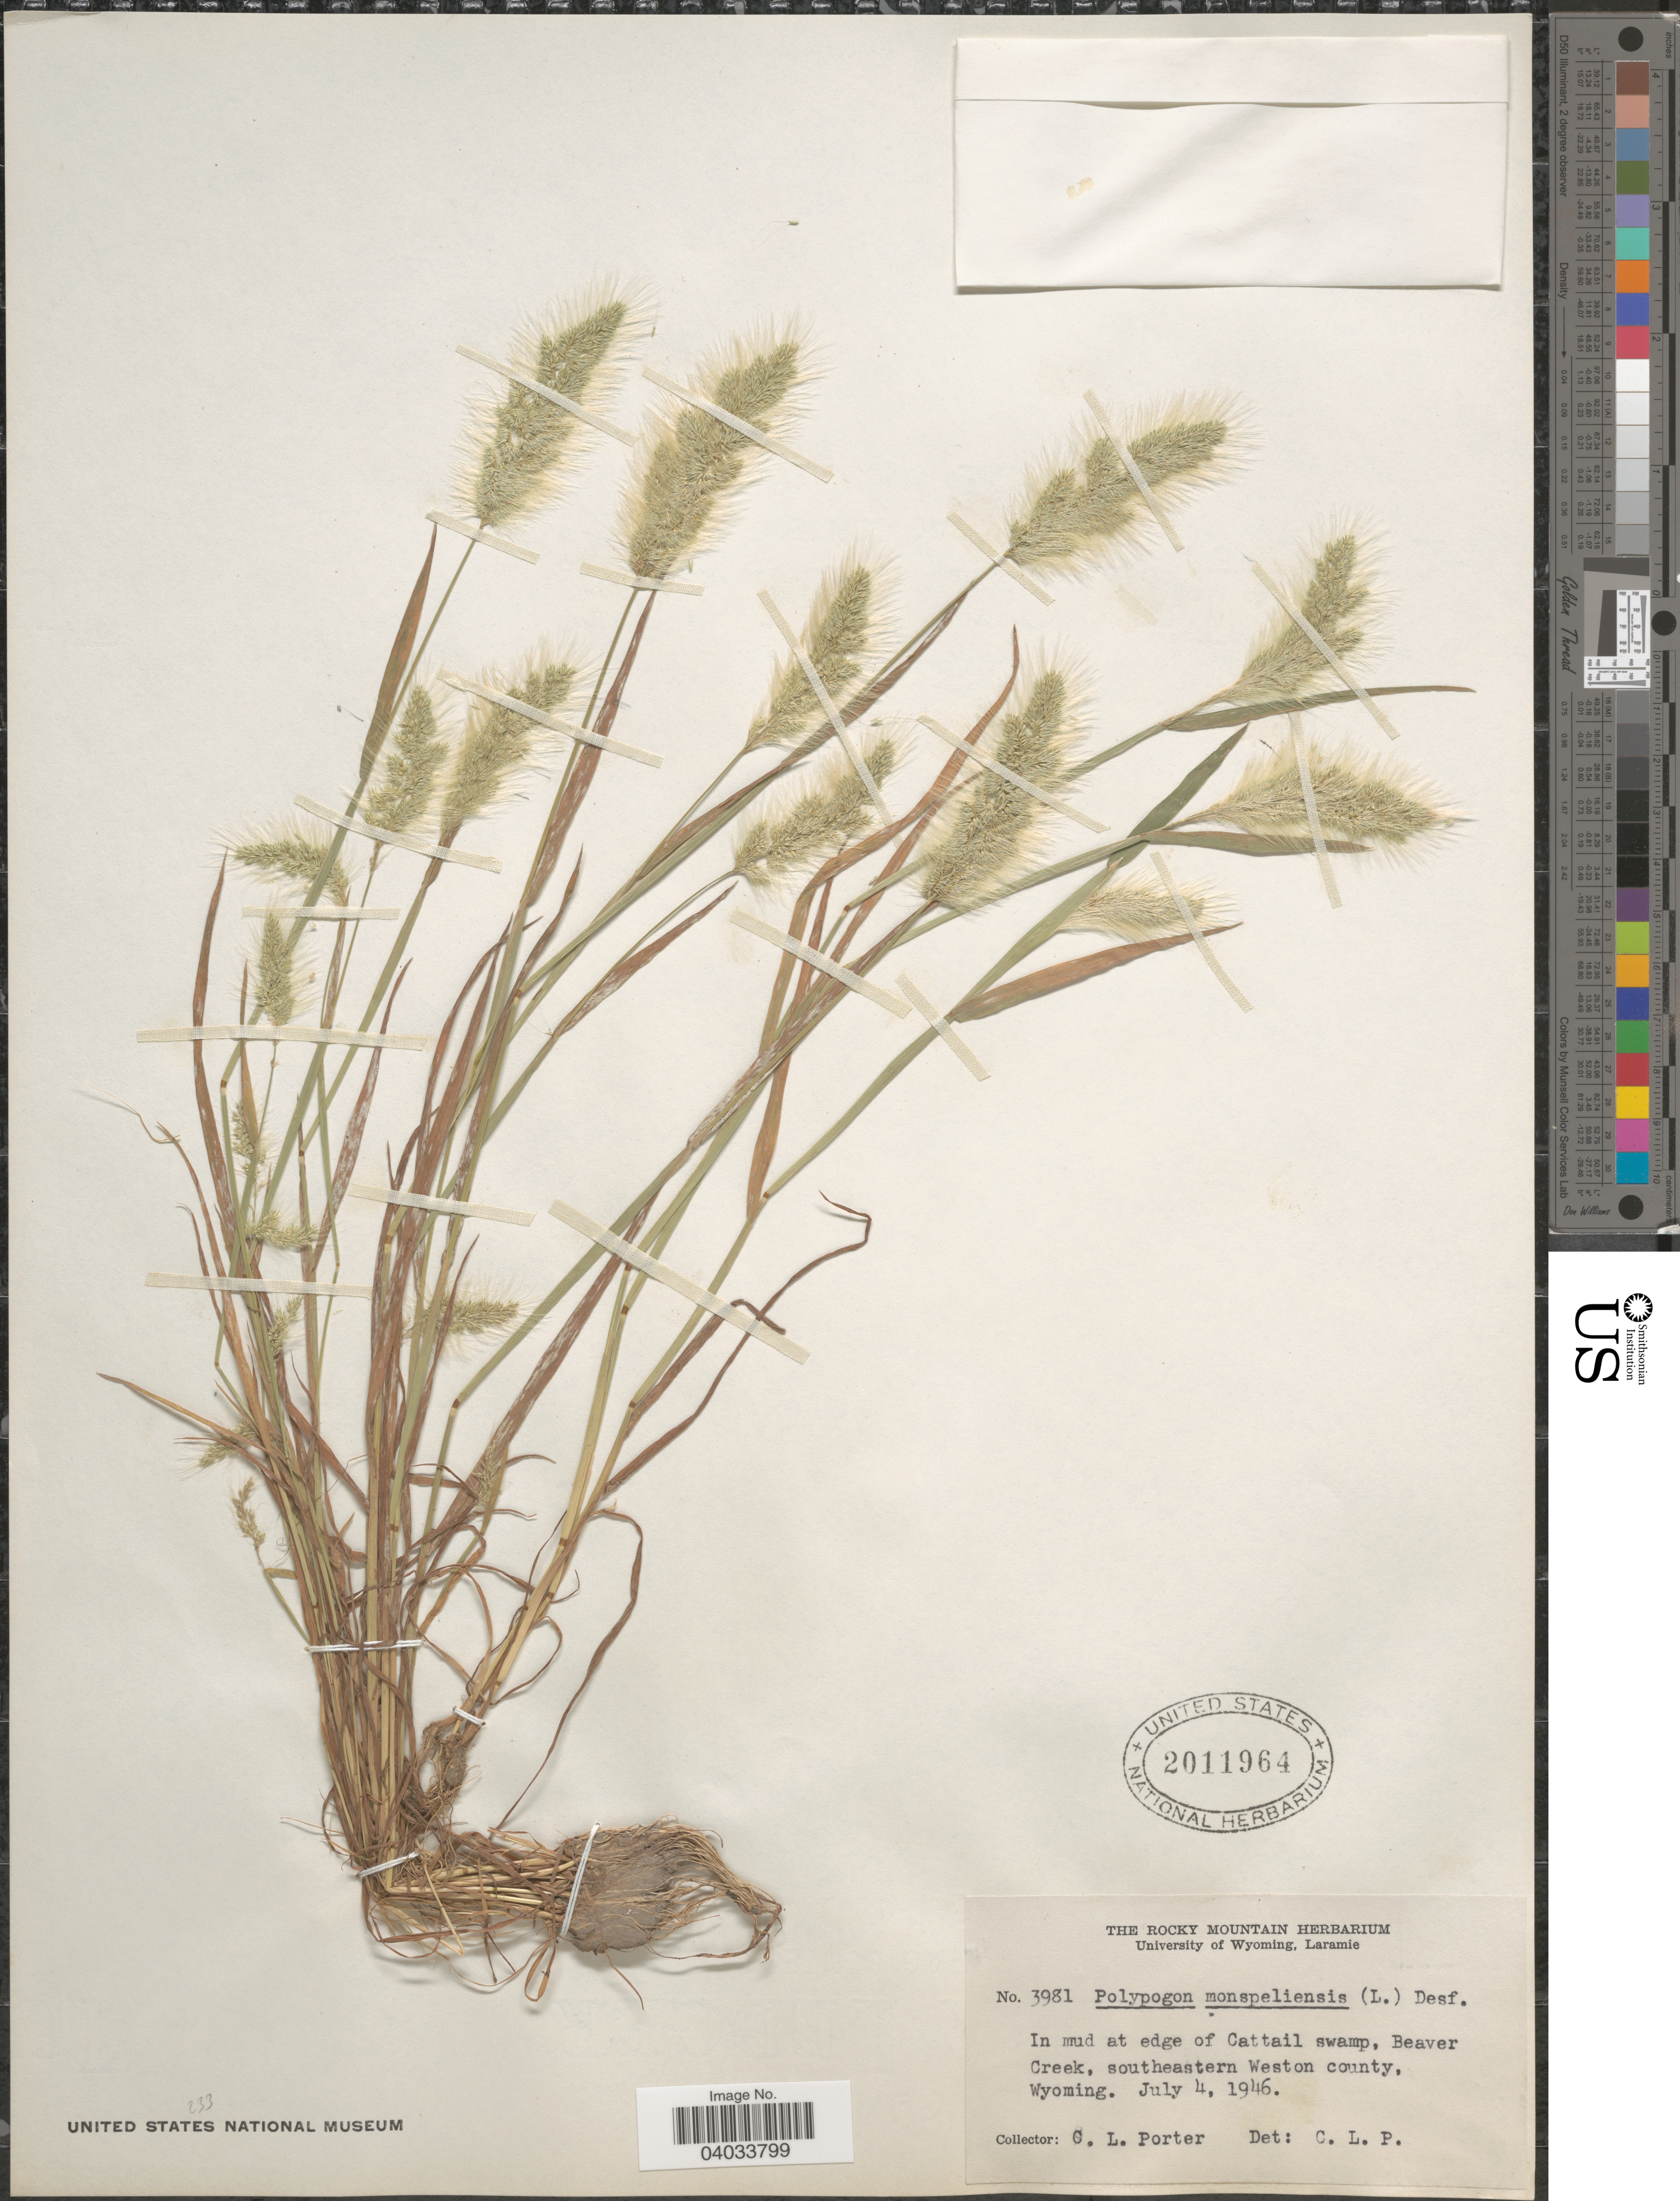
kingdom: Plantae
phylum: Tracheophyta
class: Liliopsida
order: Poales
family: Poaceae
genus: Polypogon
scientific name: Polypogon monspeliensis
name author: (L.) Desf.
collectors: C. L. Porter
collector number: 3981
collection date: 1946-07-04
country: United States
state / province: Wyoming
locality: In mud at edge of Cattail swamp, Beaver Creek, southeastern Weston County.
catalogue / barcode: US 2011964